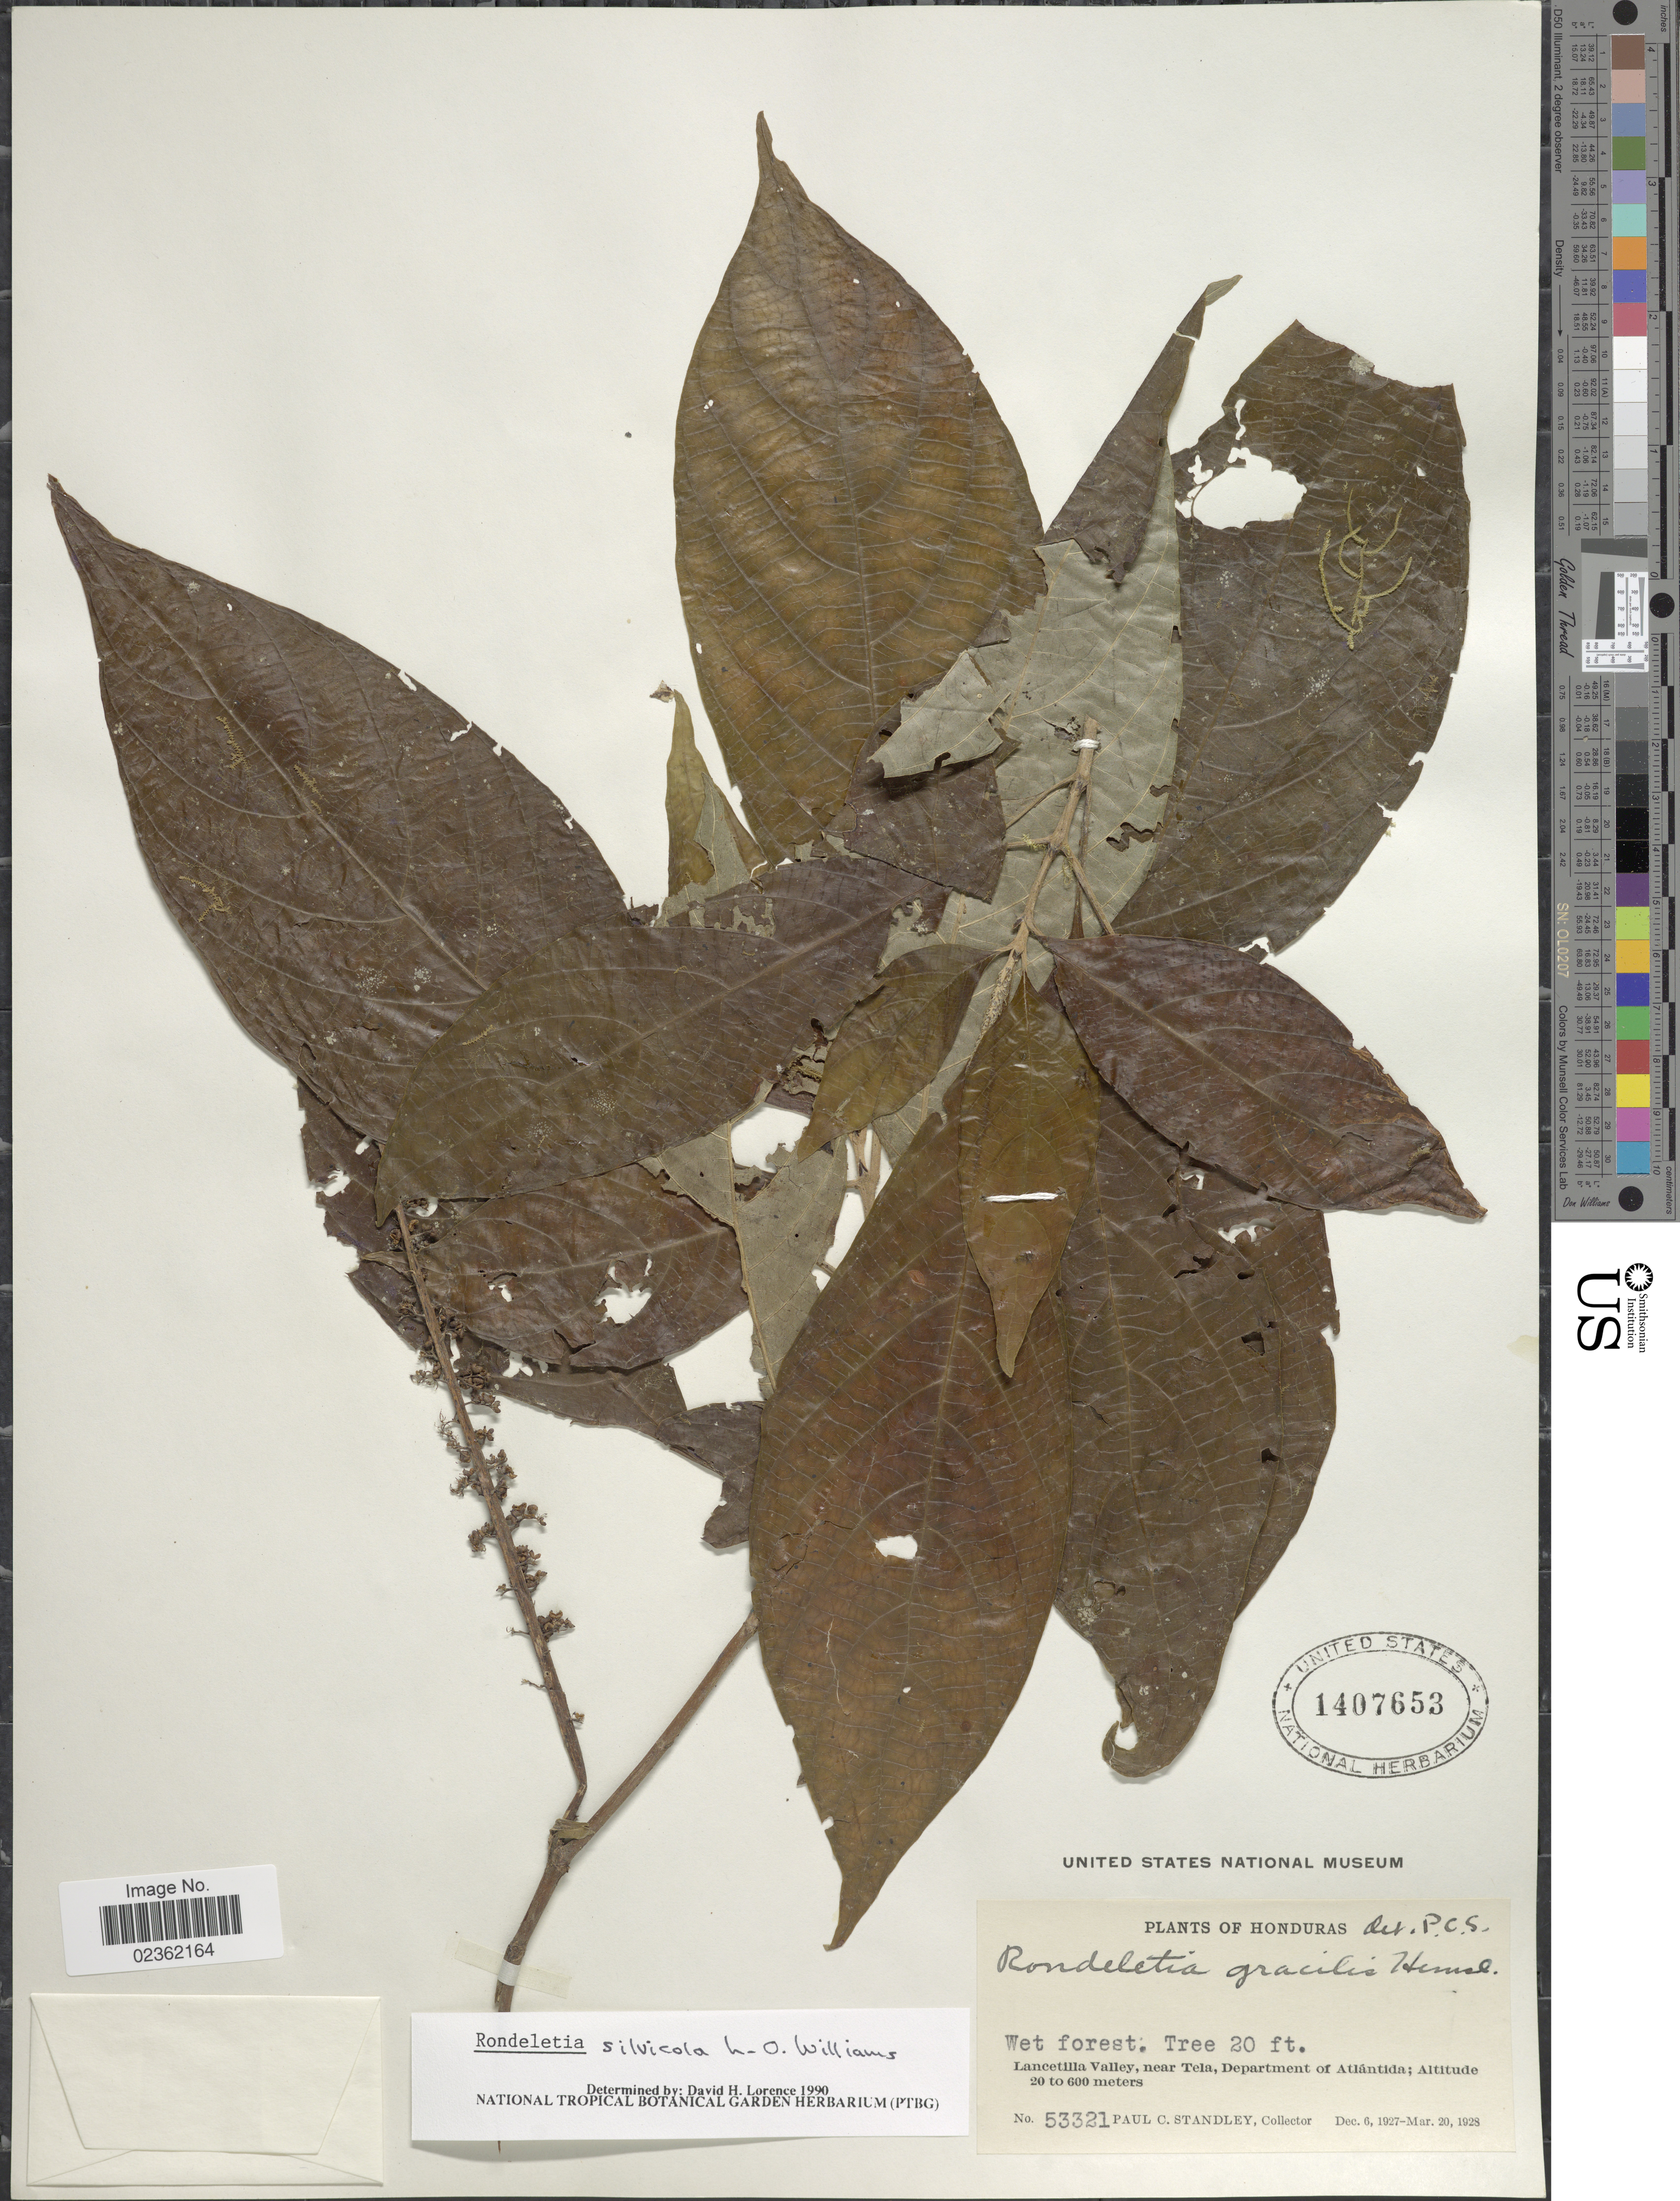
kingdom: Plantae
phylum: Tracheophyta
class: Magnoliopsida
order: Gentianales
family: Rubiaceae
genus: Rondeletia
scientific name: Rondeletia silvicola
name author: L.O. Williams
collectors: P. C. Standley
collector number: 53321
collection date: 1927-12-06/1928-03-20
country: Honduras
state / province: Atlántida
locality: Wet forest, Lancetilla Valley, near Tela.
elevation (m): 20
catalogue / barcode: US 1407653